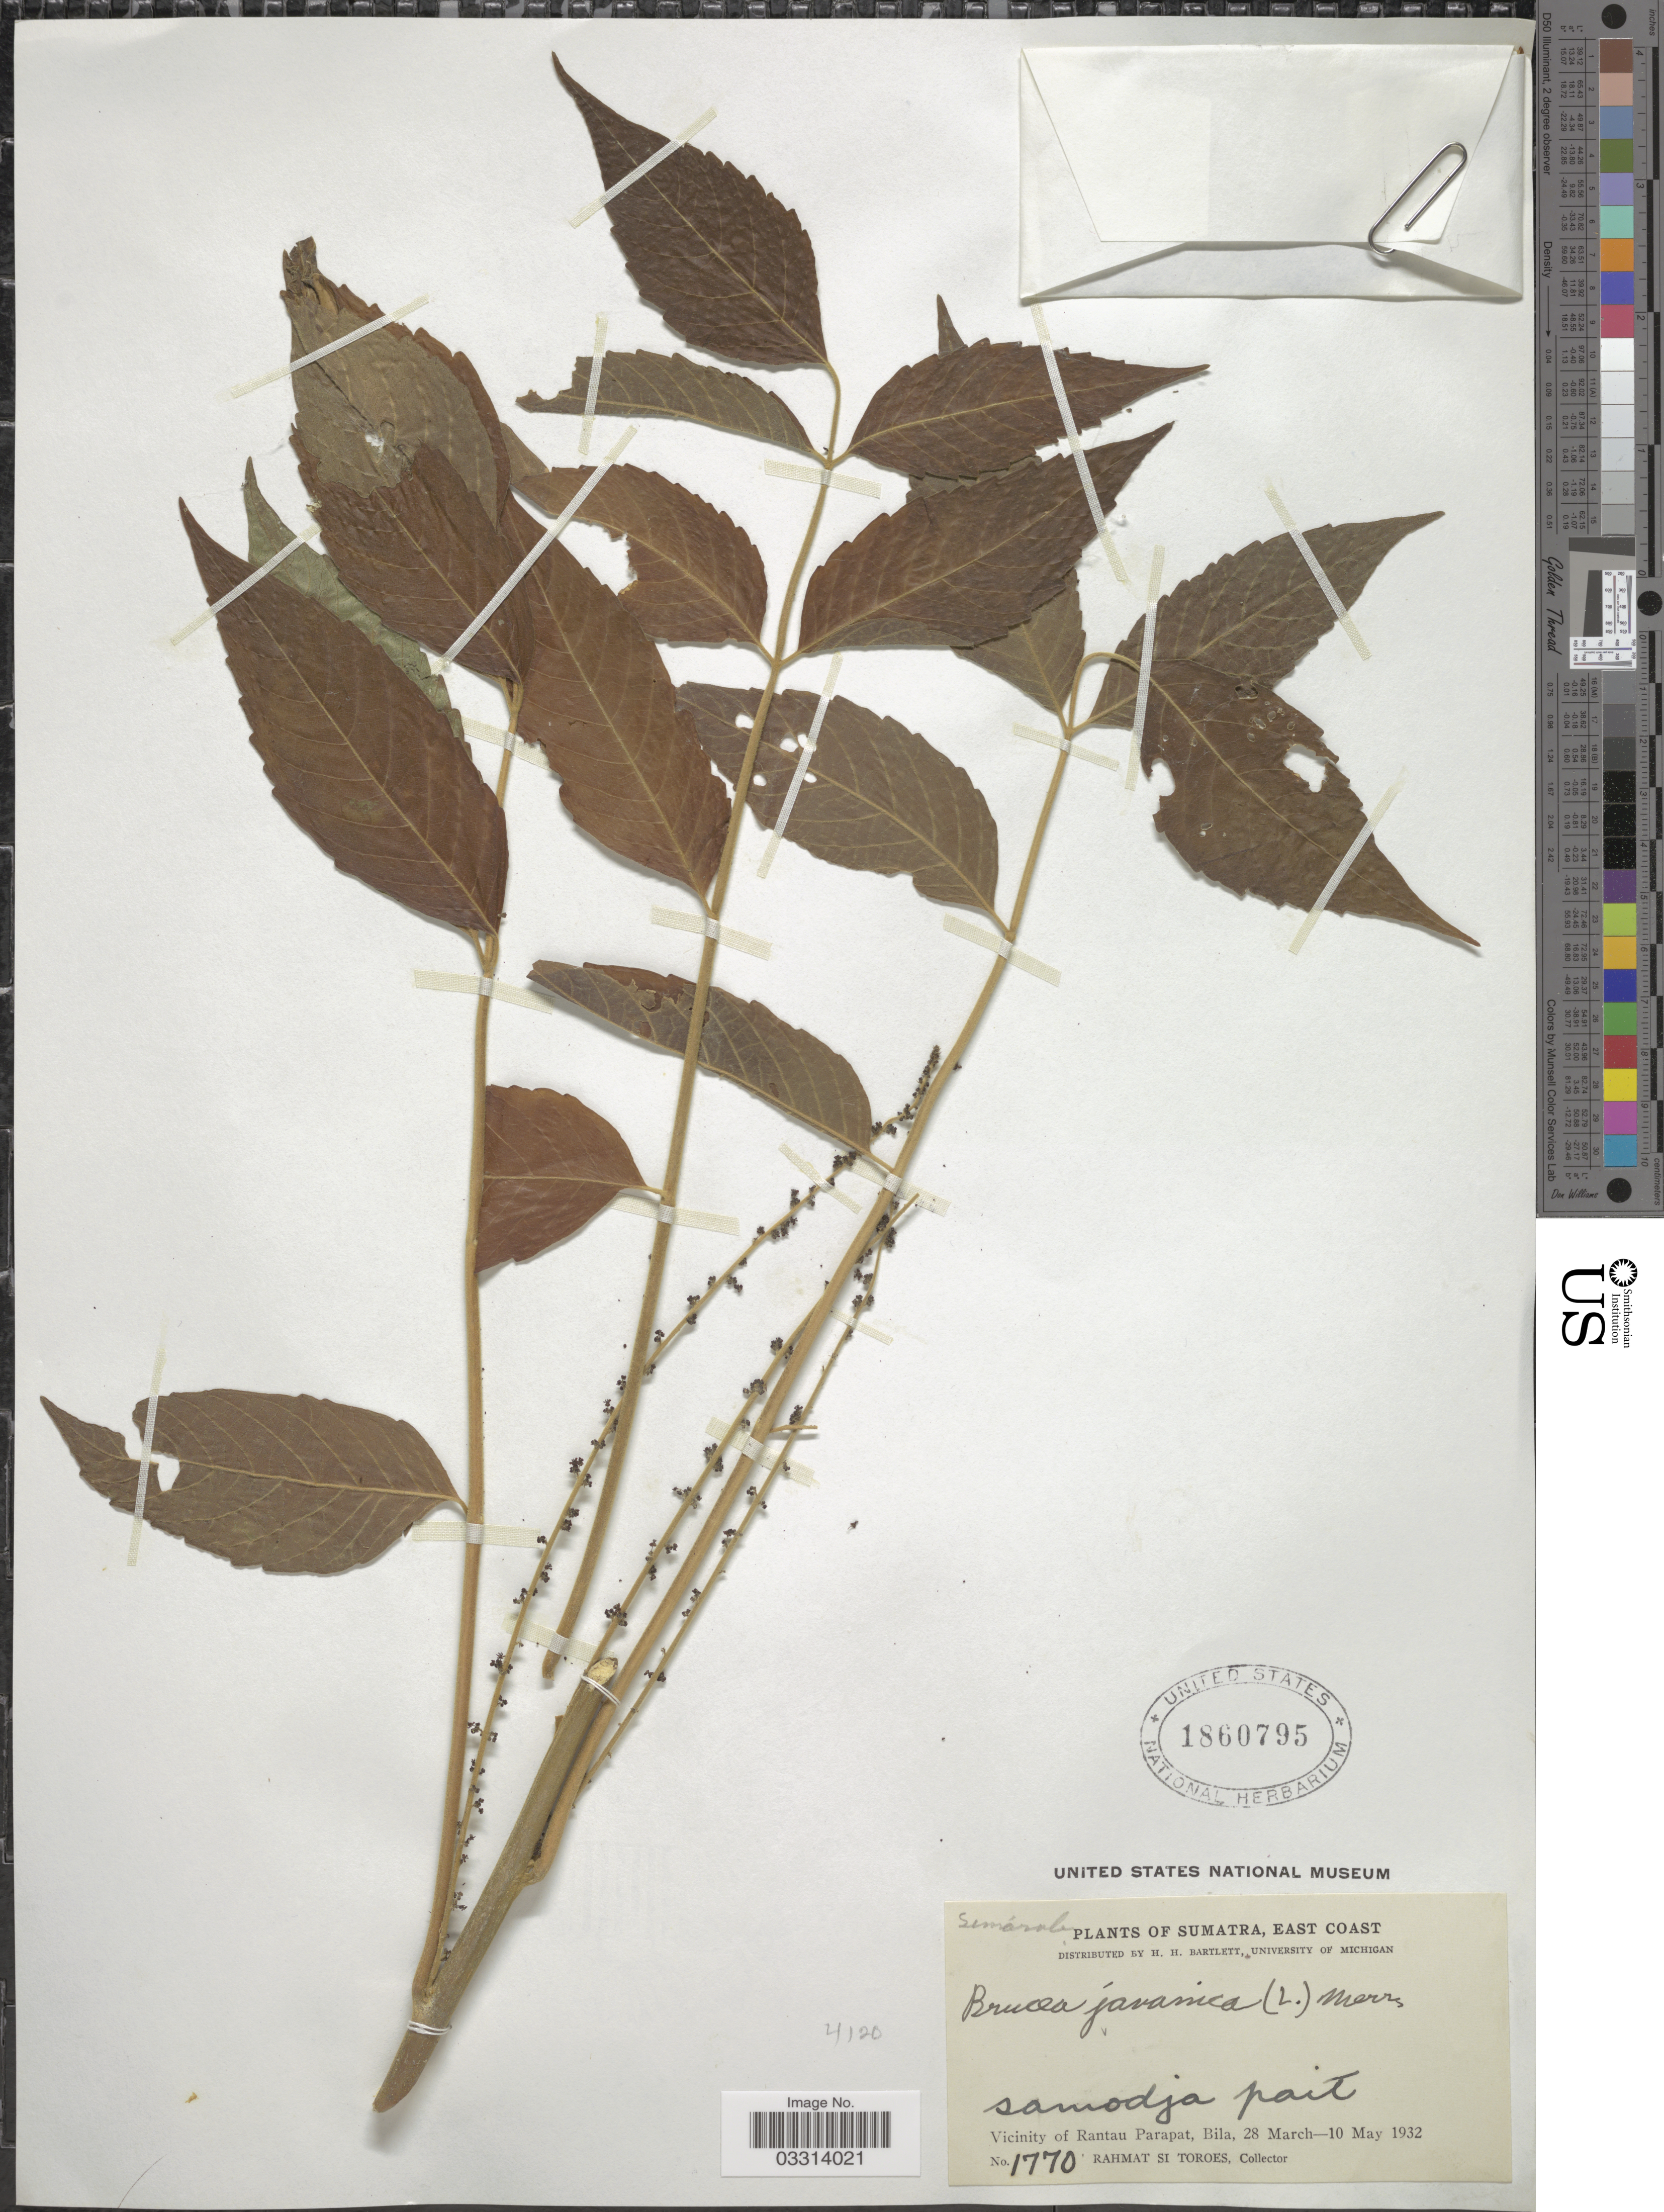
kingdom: Plantae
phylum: Tracheophyta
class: Magnoliopsida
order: Sapindales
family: Simaroubaceae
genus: Brucea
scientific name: Brucea javanica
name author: (L.) Merr.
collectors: Rahmat Si Boeea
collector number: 1770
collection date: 1932-03-28/1932-05-10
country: Indonesia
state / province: Sumatra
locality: East Coast. Vicinity of Rantau Parapat, Bila.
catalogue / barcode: US 1860795